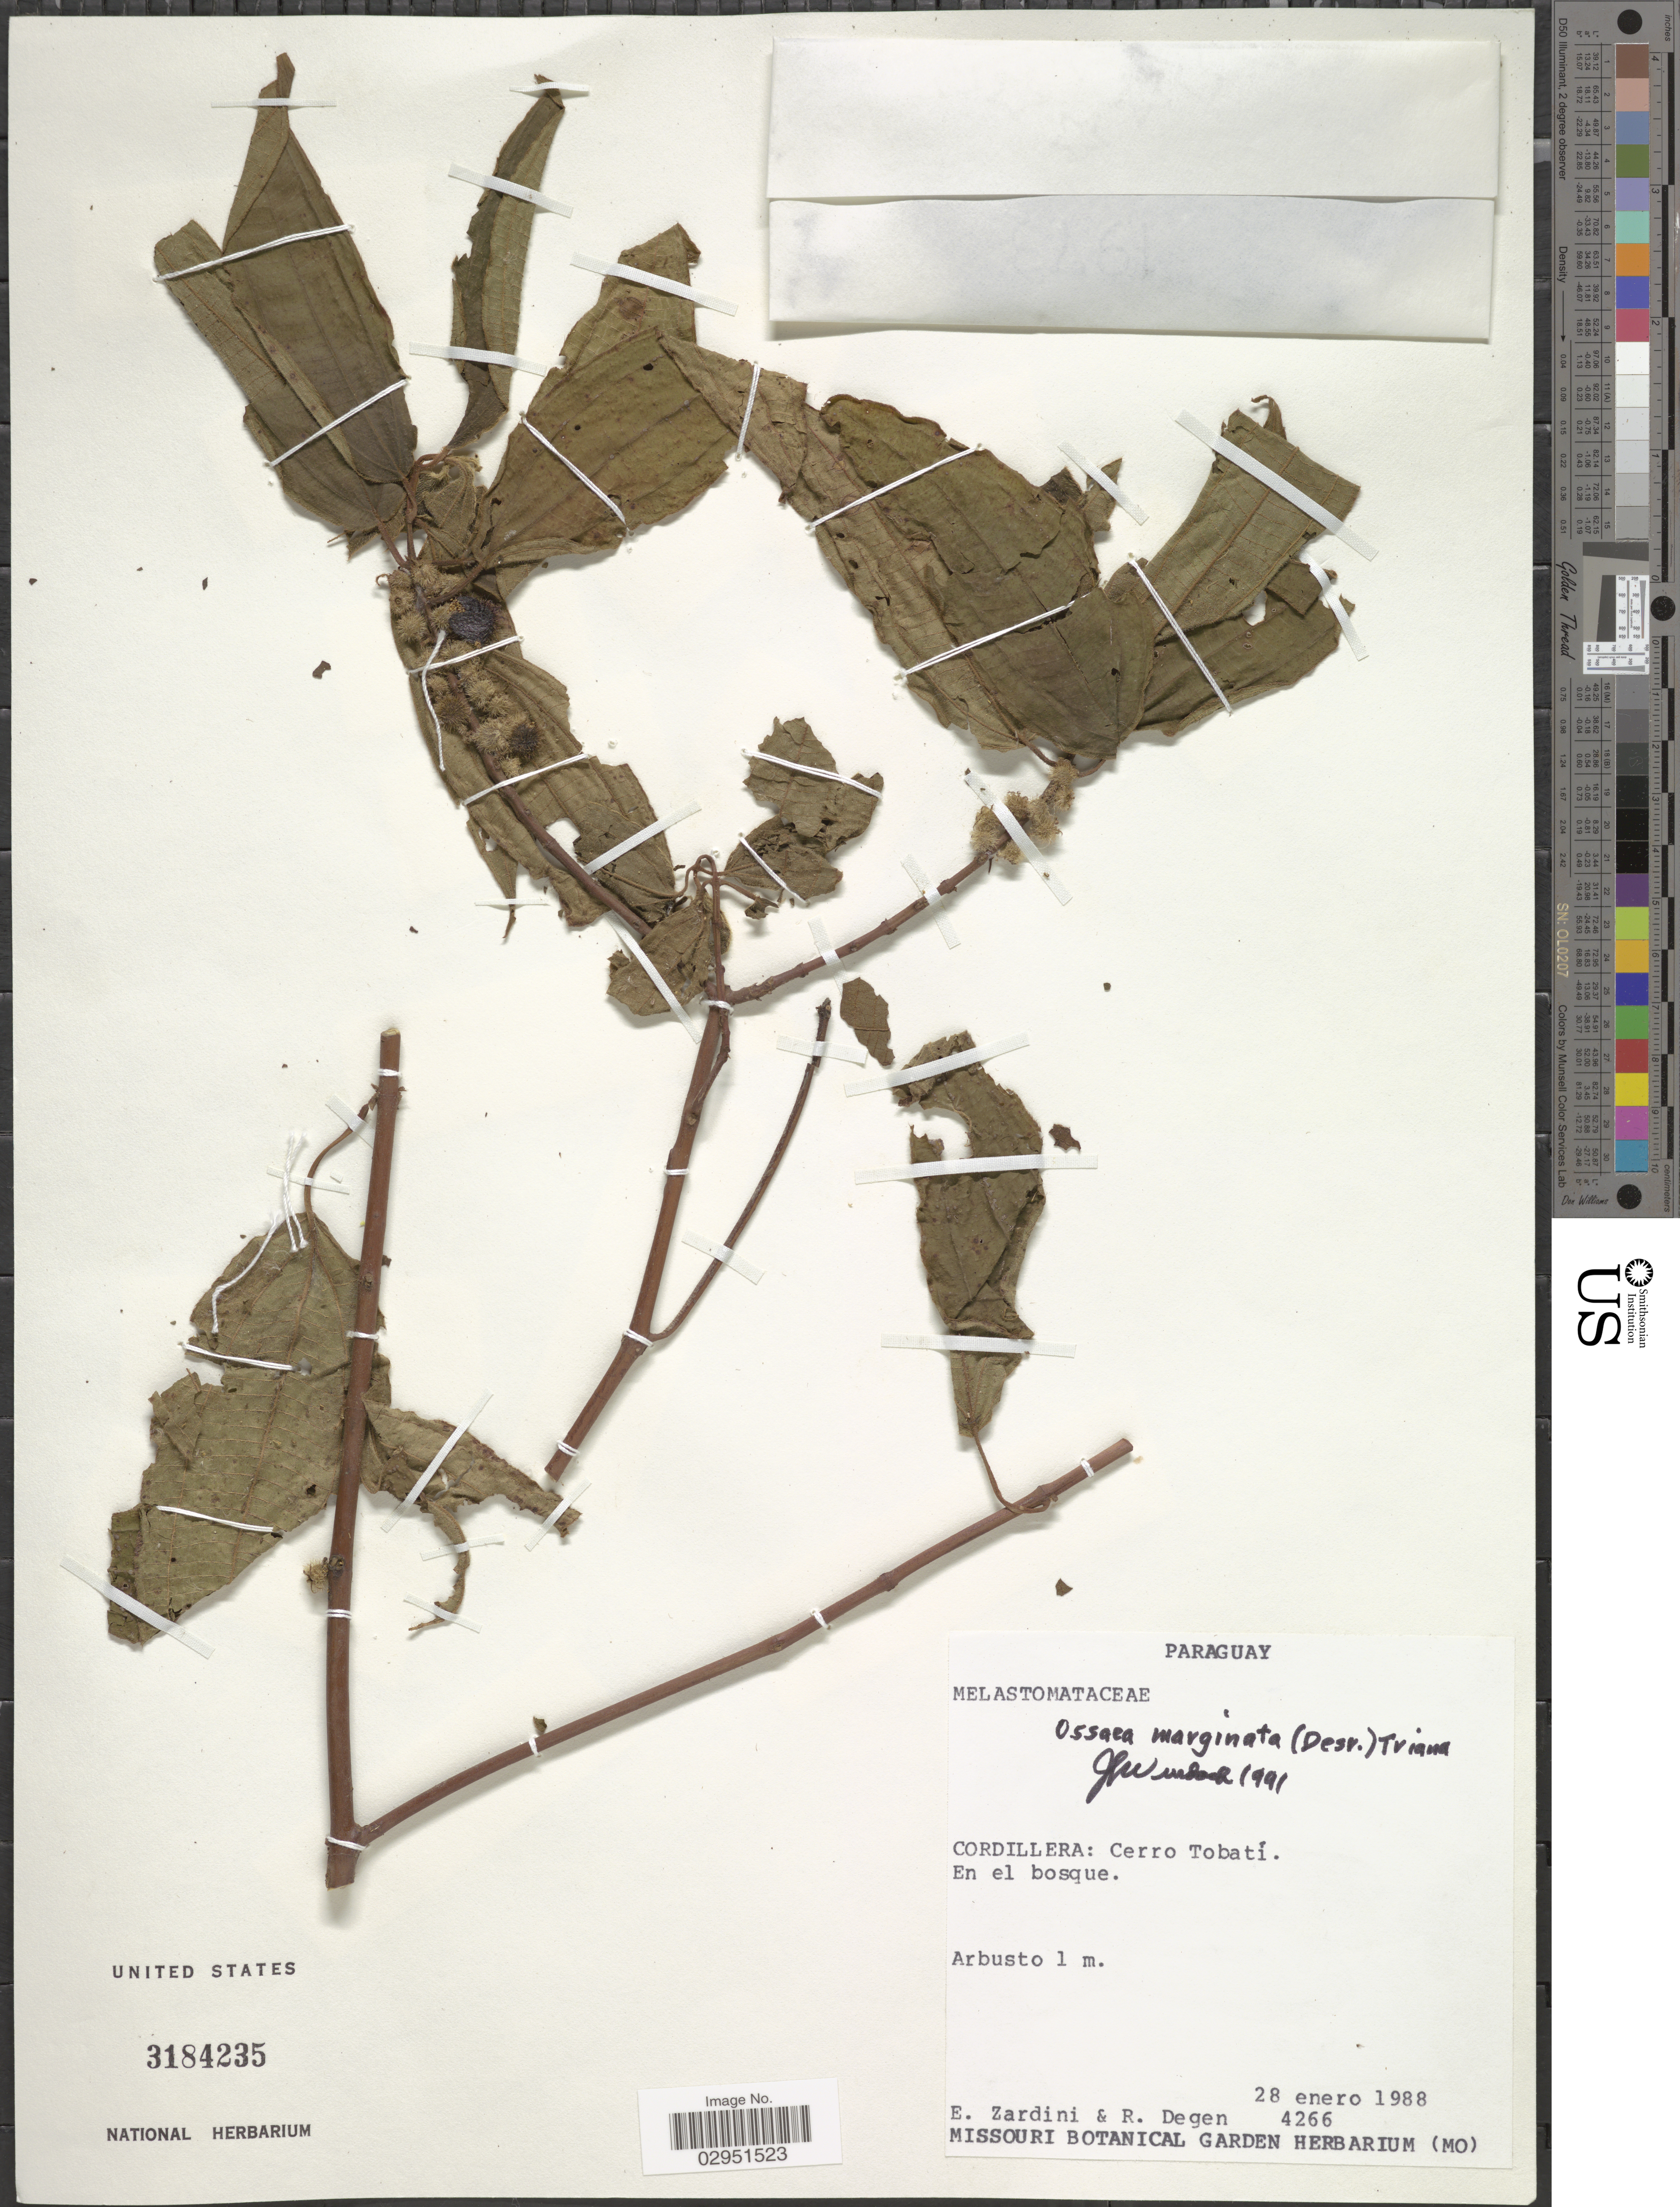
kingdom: Plantae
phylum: Tracheophyta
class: Magnoliopsida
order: Myrtales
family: Melastomataceae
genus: Ossaea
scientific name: Ossaea marginata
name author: Triana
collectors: E. Zardini & R. Degen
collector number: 4266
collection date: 1988-01-28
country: Paraguay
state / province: Cordillera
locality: Cerro Tobatí.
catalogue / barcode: US 3184235